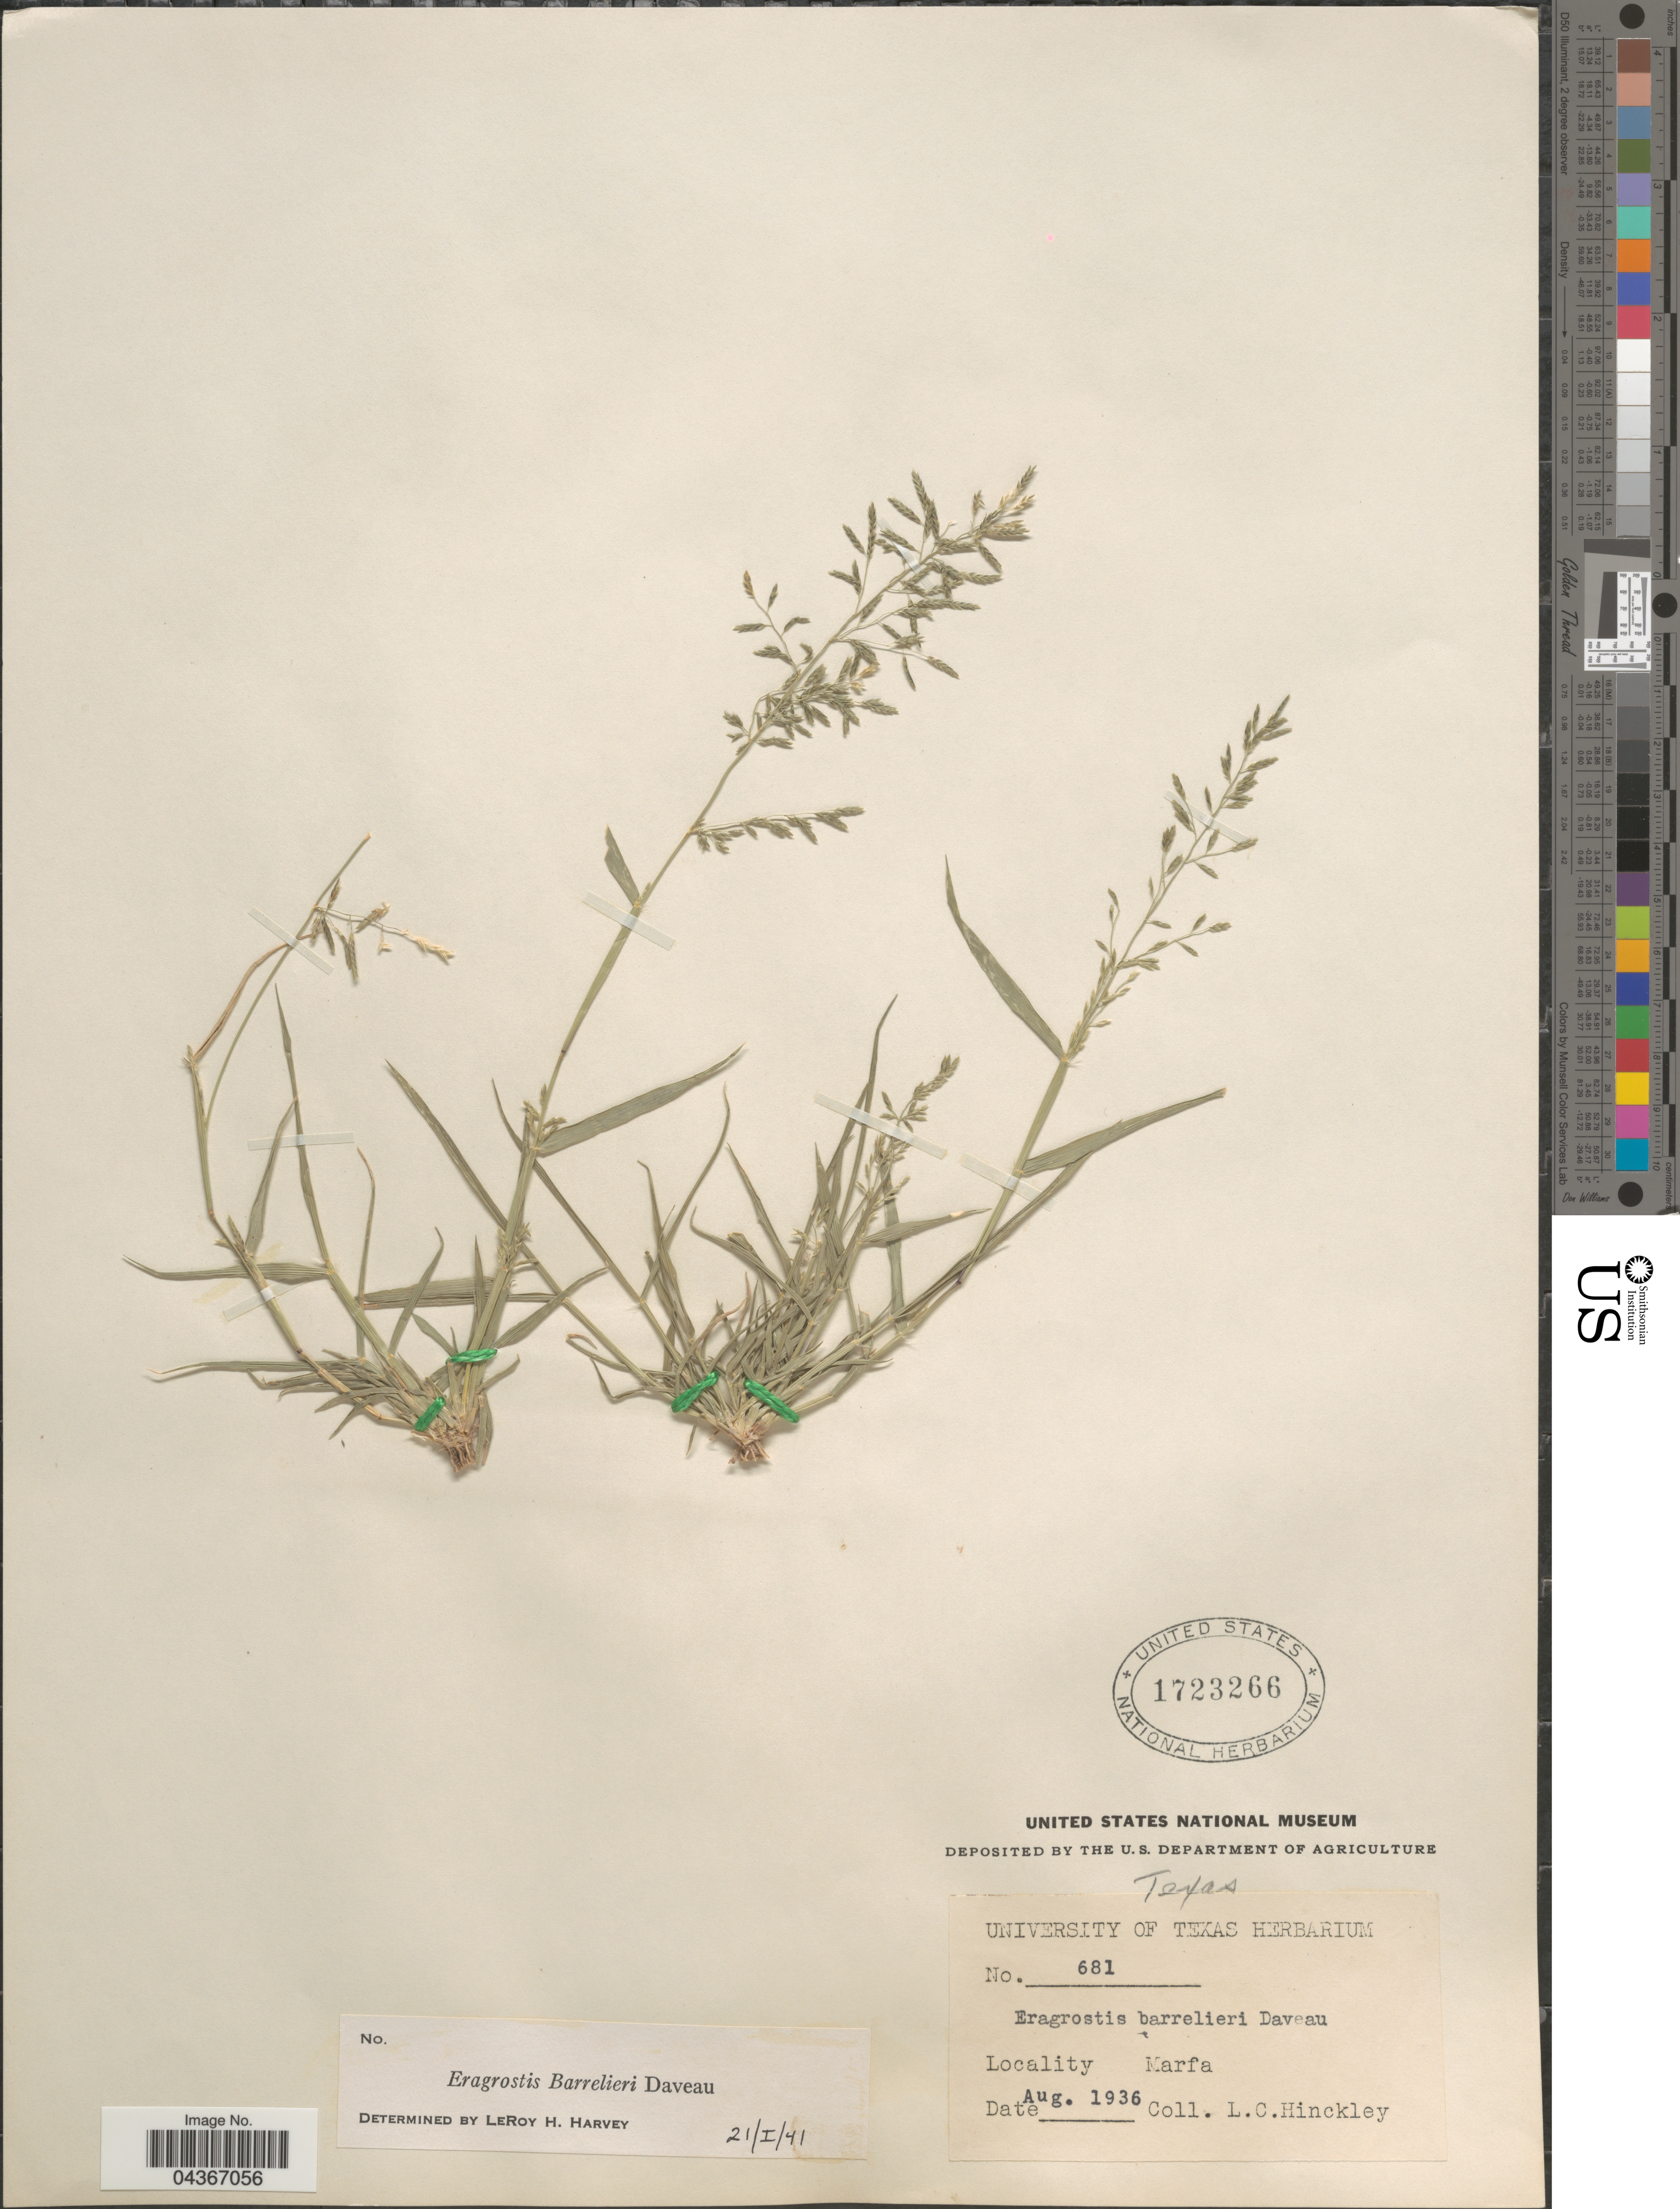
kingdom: Plantae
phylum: Tracheophyta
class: Liliopsida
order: Poales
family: Poaceae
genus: Eragrostis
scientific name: Eragrostis barrelieri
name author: Daveau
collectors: L. Hinckley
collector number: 681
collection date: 1936-08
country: United States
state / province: Texas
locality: Marfa.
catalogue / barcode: US 1723266